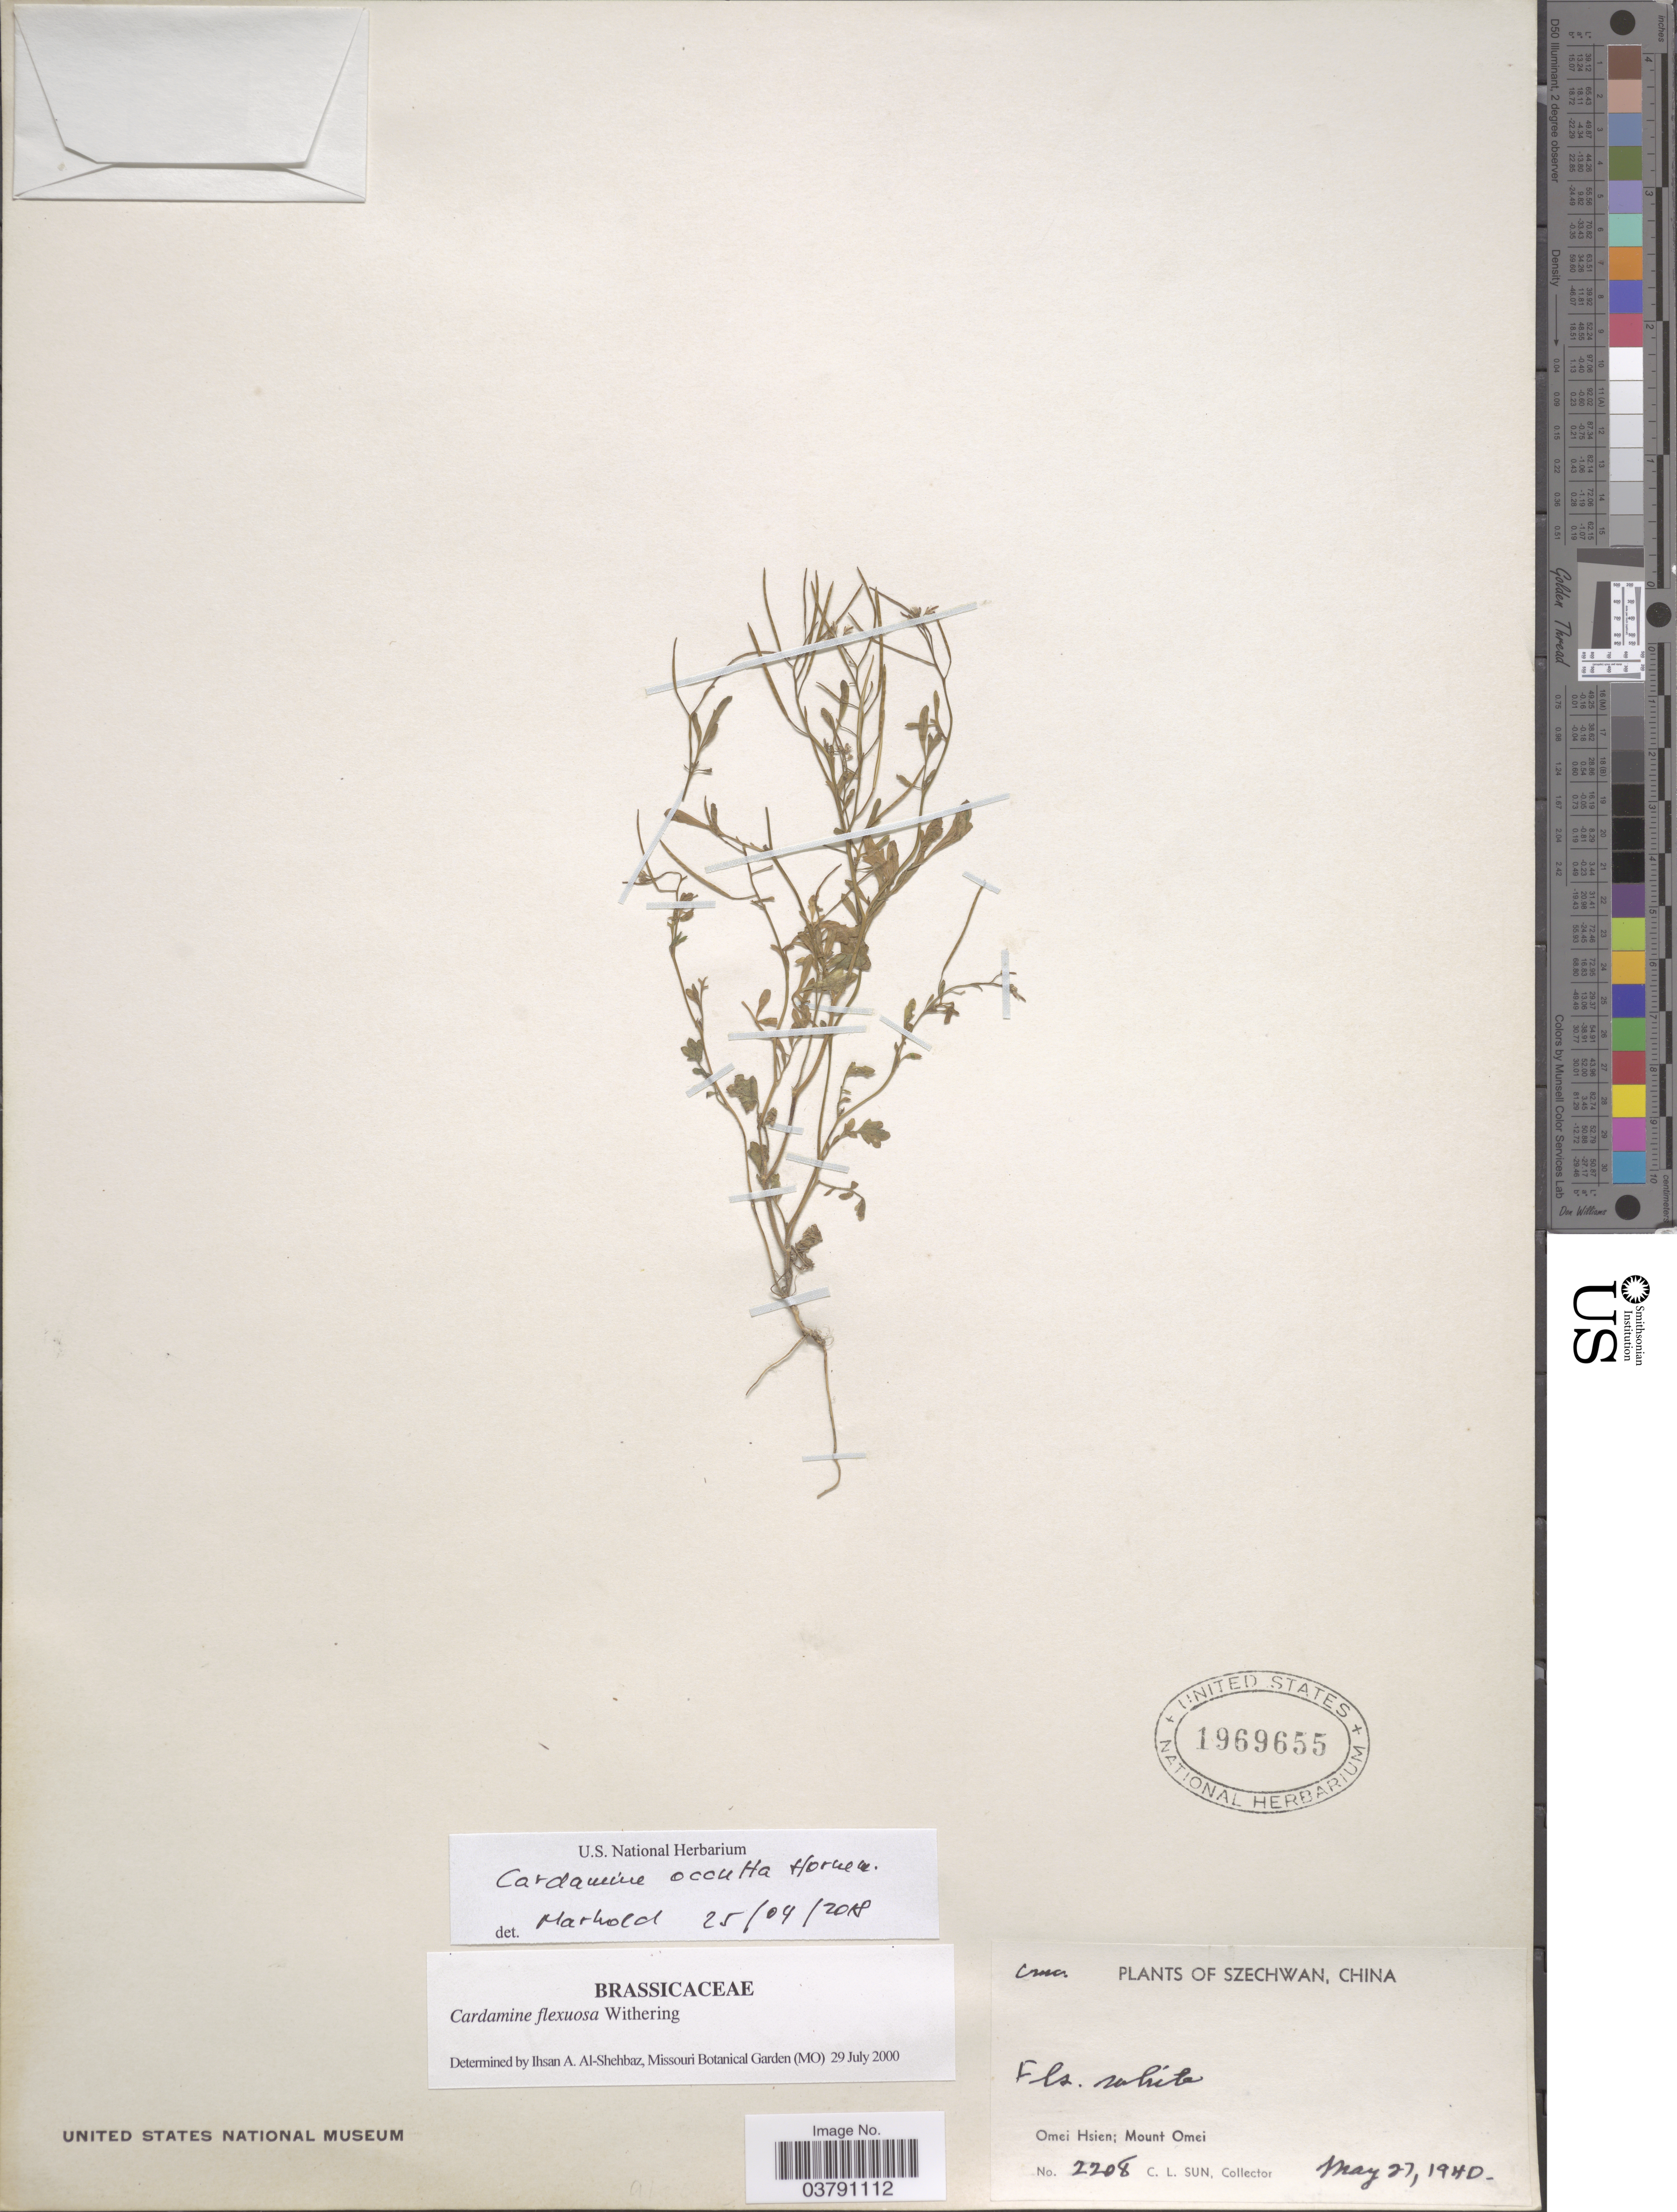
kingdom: Plantae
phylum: Tracheophyta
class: Magnoliopsida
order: Brassicales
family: Brassicaceae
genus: Cardamine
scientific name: Cardamine occulta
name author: Hornem.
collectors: C. Sun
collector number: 2208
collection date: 1940-05-27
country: China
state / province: Sichuan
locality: Szechwan, Omei Hsien; Mount Omei.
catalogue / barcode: US 1969655